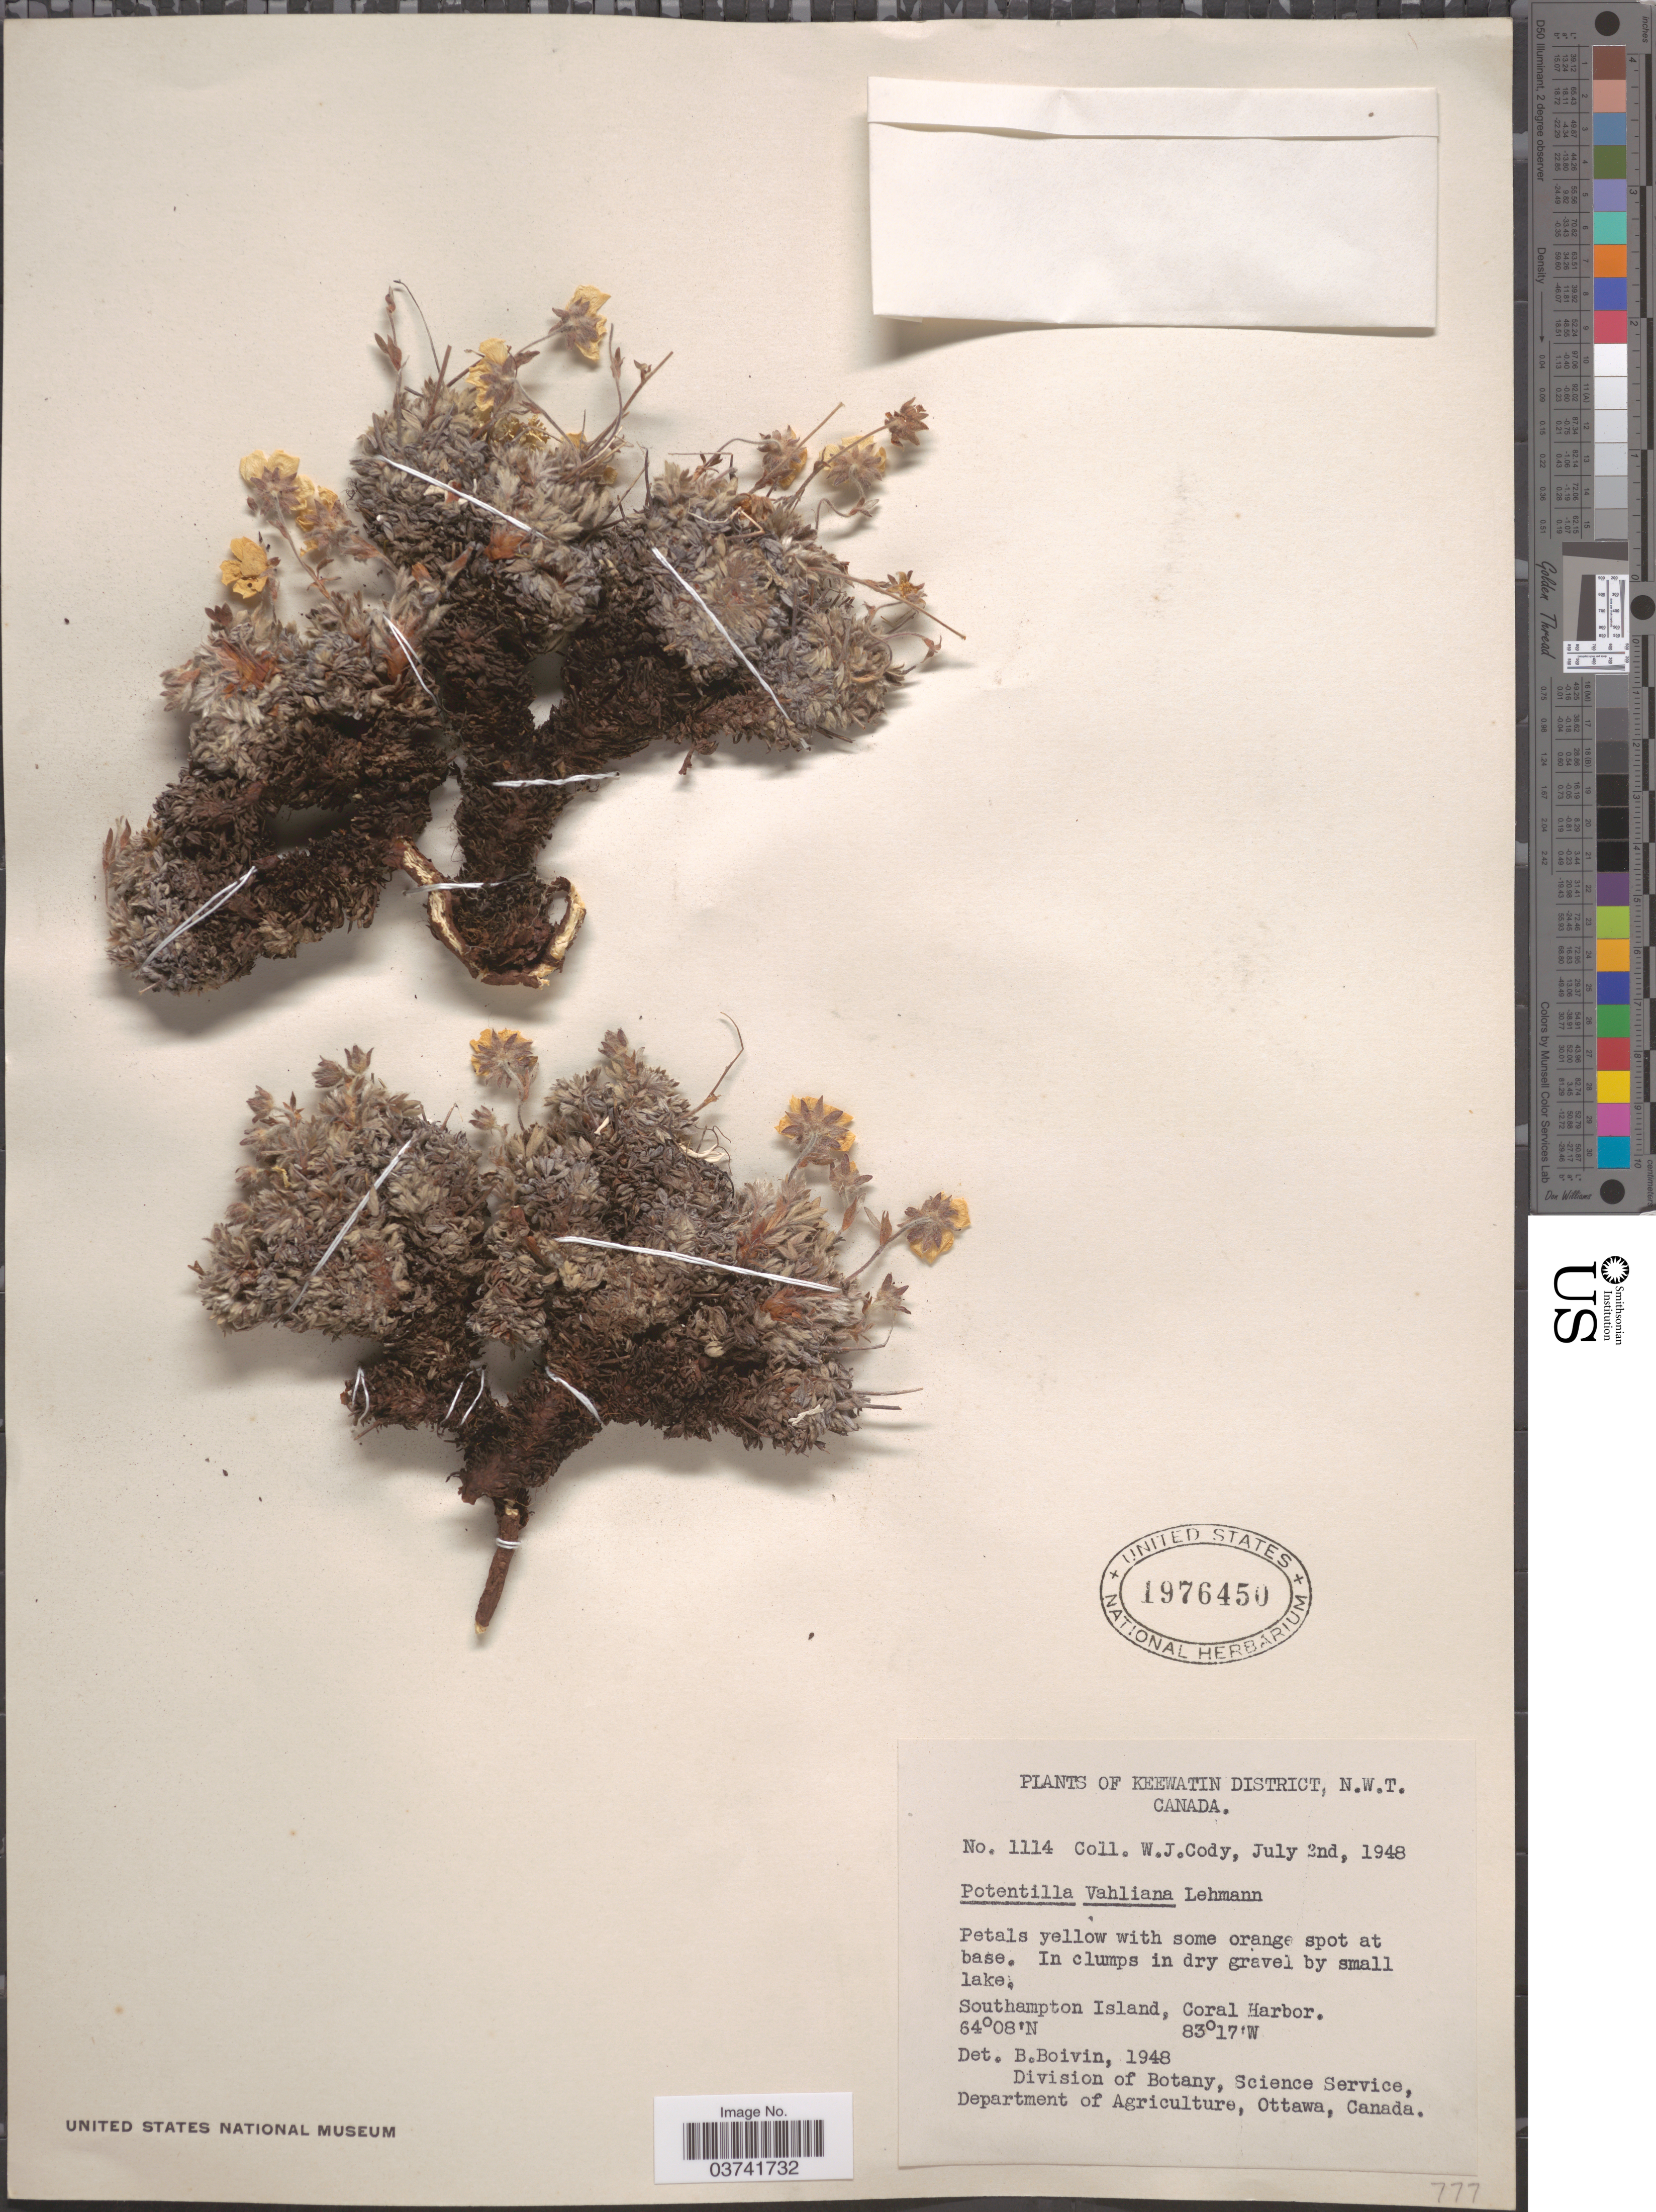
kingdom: Plantae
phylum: Tracheophyta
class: Magnoliopsida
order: Rosales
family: Rosaceae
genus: Potentilla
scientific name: Potentilla vahliana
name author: Lehm.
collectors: W. Cody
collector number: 1114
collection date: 1948-07-02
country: Canada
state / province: Northwest Territories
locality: Keewatin District. Southampton Island, Coral Harbor.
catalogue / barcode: US 1976450